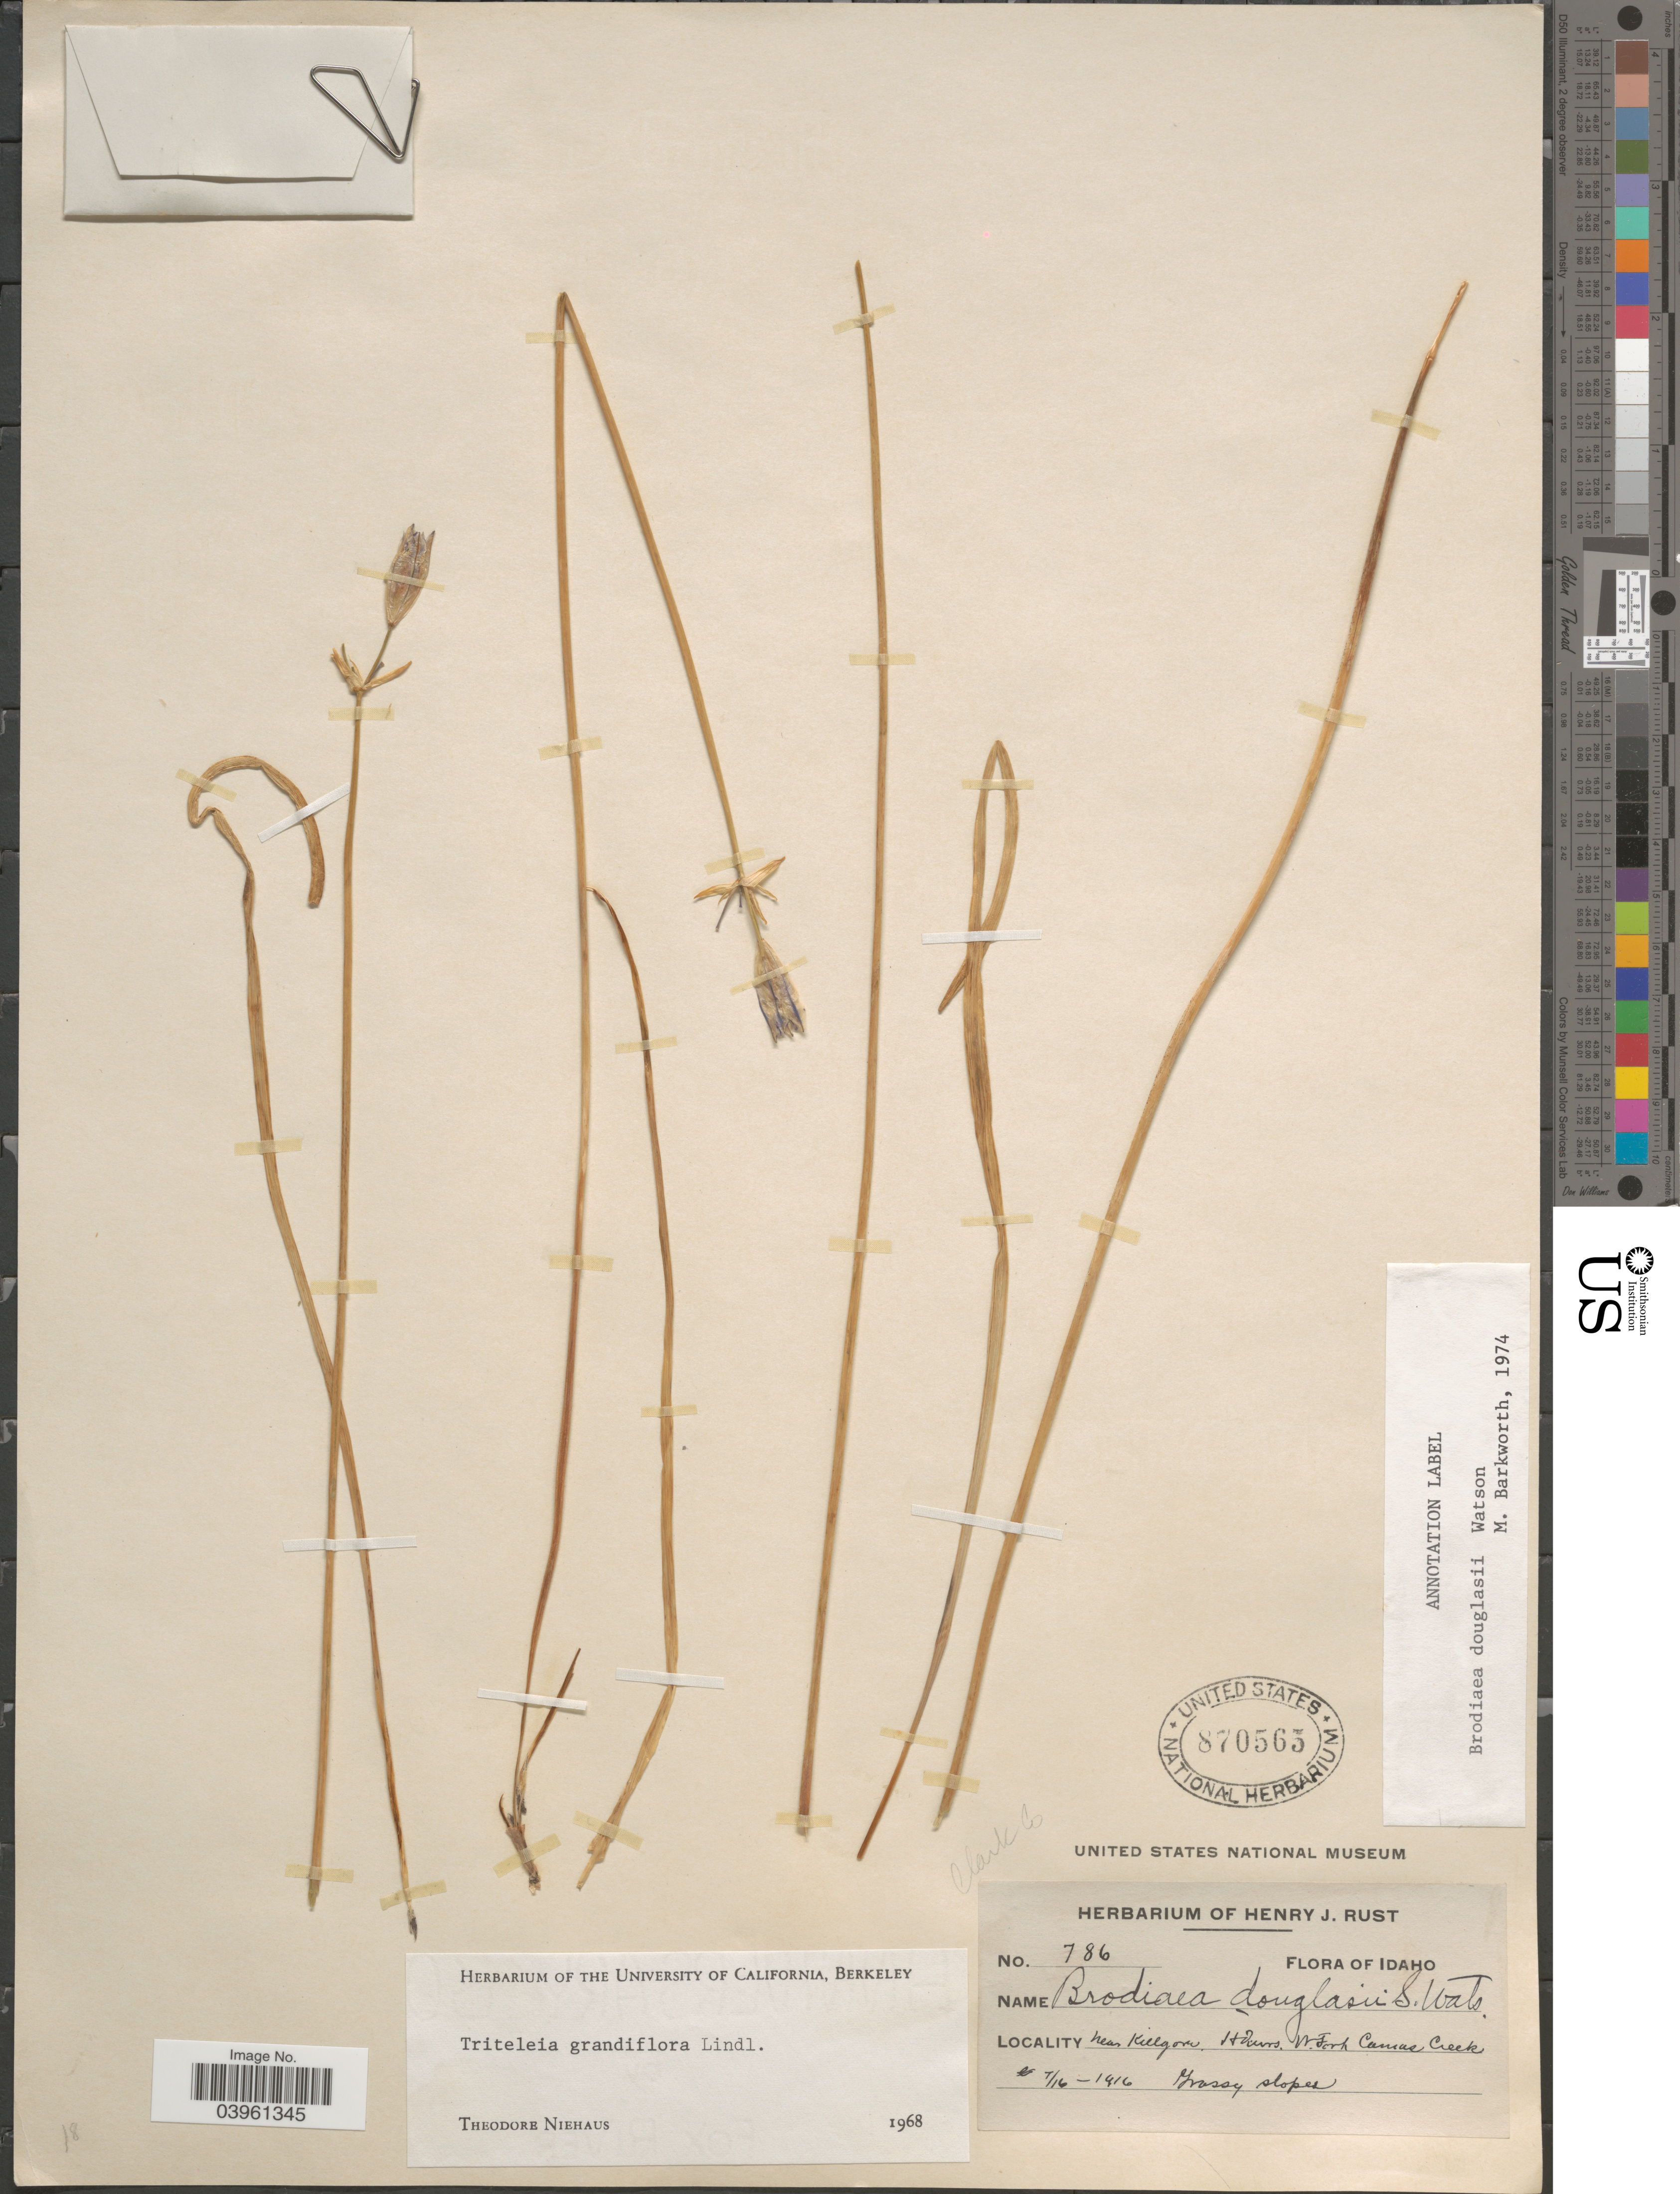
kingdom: Plantae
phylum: Tracheophyta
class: Liliopsida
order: Asparagales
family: Asparagaceae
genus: Triteleia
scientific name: Triteleia grandiflora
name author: Lindl.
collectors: ex herb. Henry J. Rust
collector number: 786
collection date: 1916-07-16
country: United States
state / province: Idaho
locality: Clark Co. Near Killgore. [illegible text]. W. Fork Camas Creek.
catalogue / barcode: US 870565